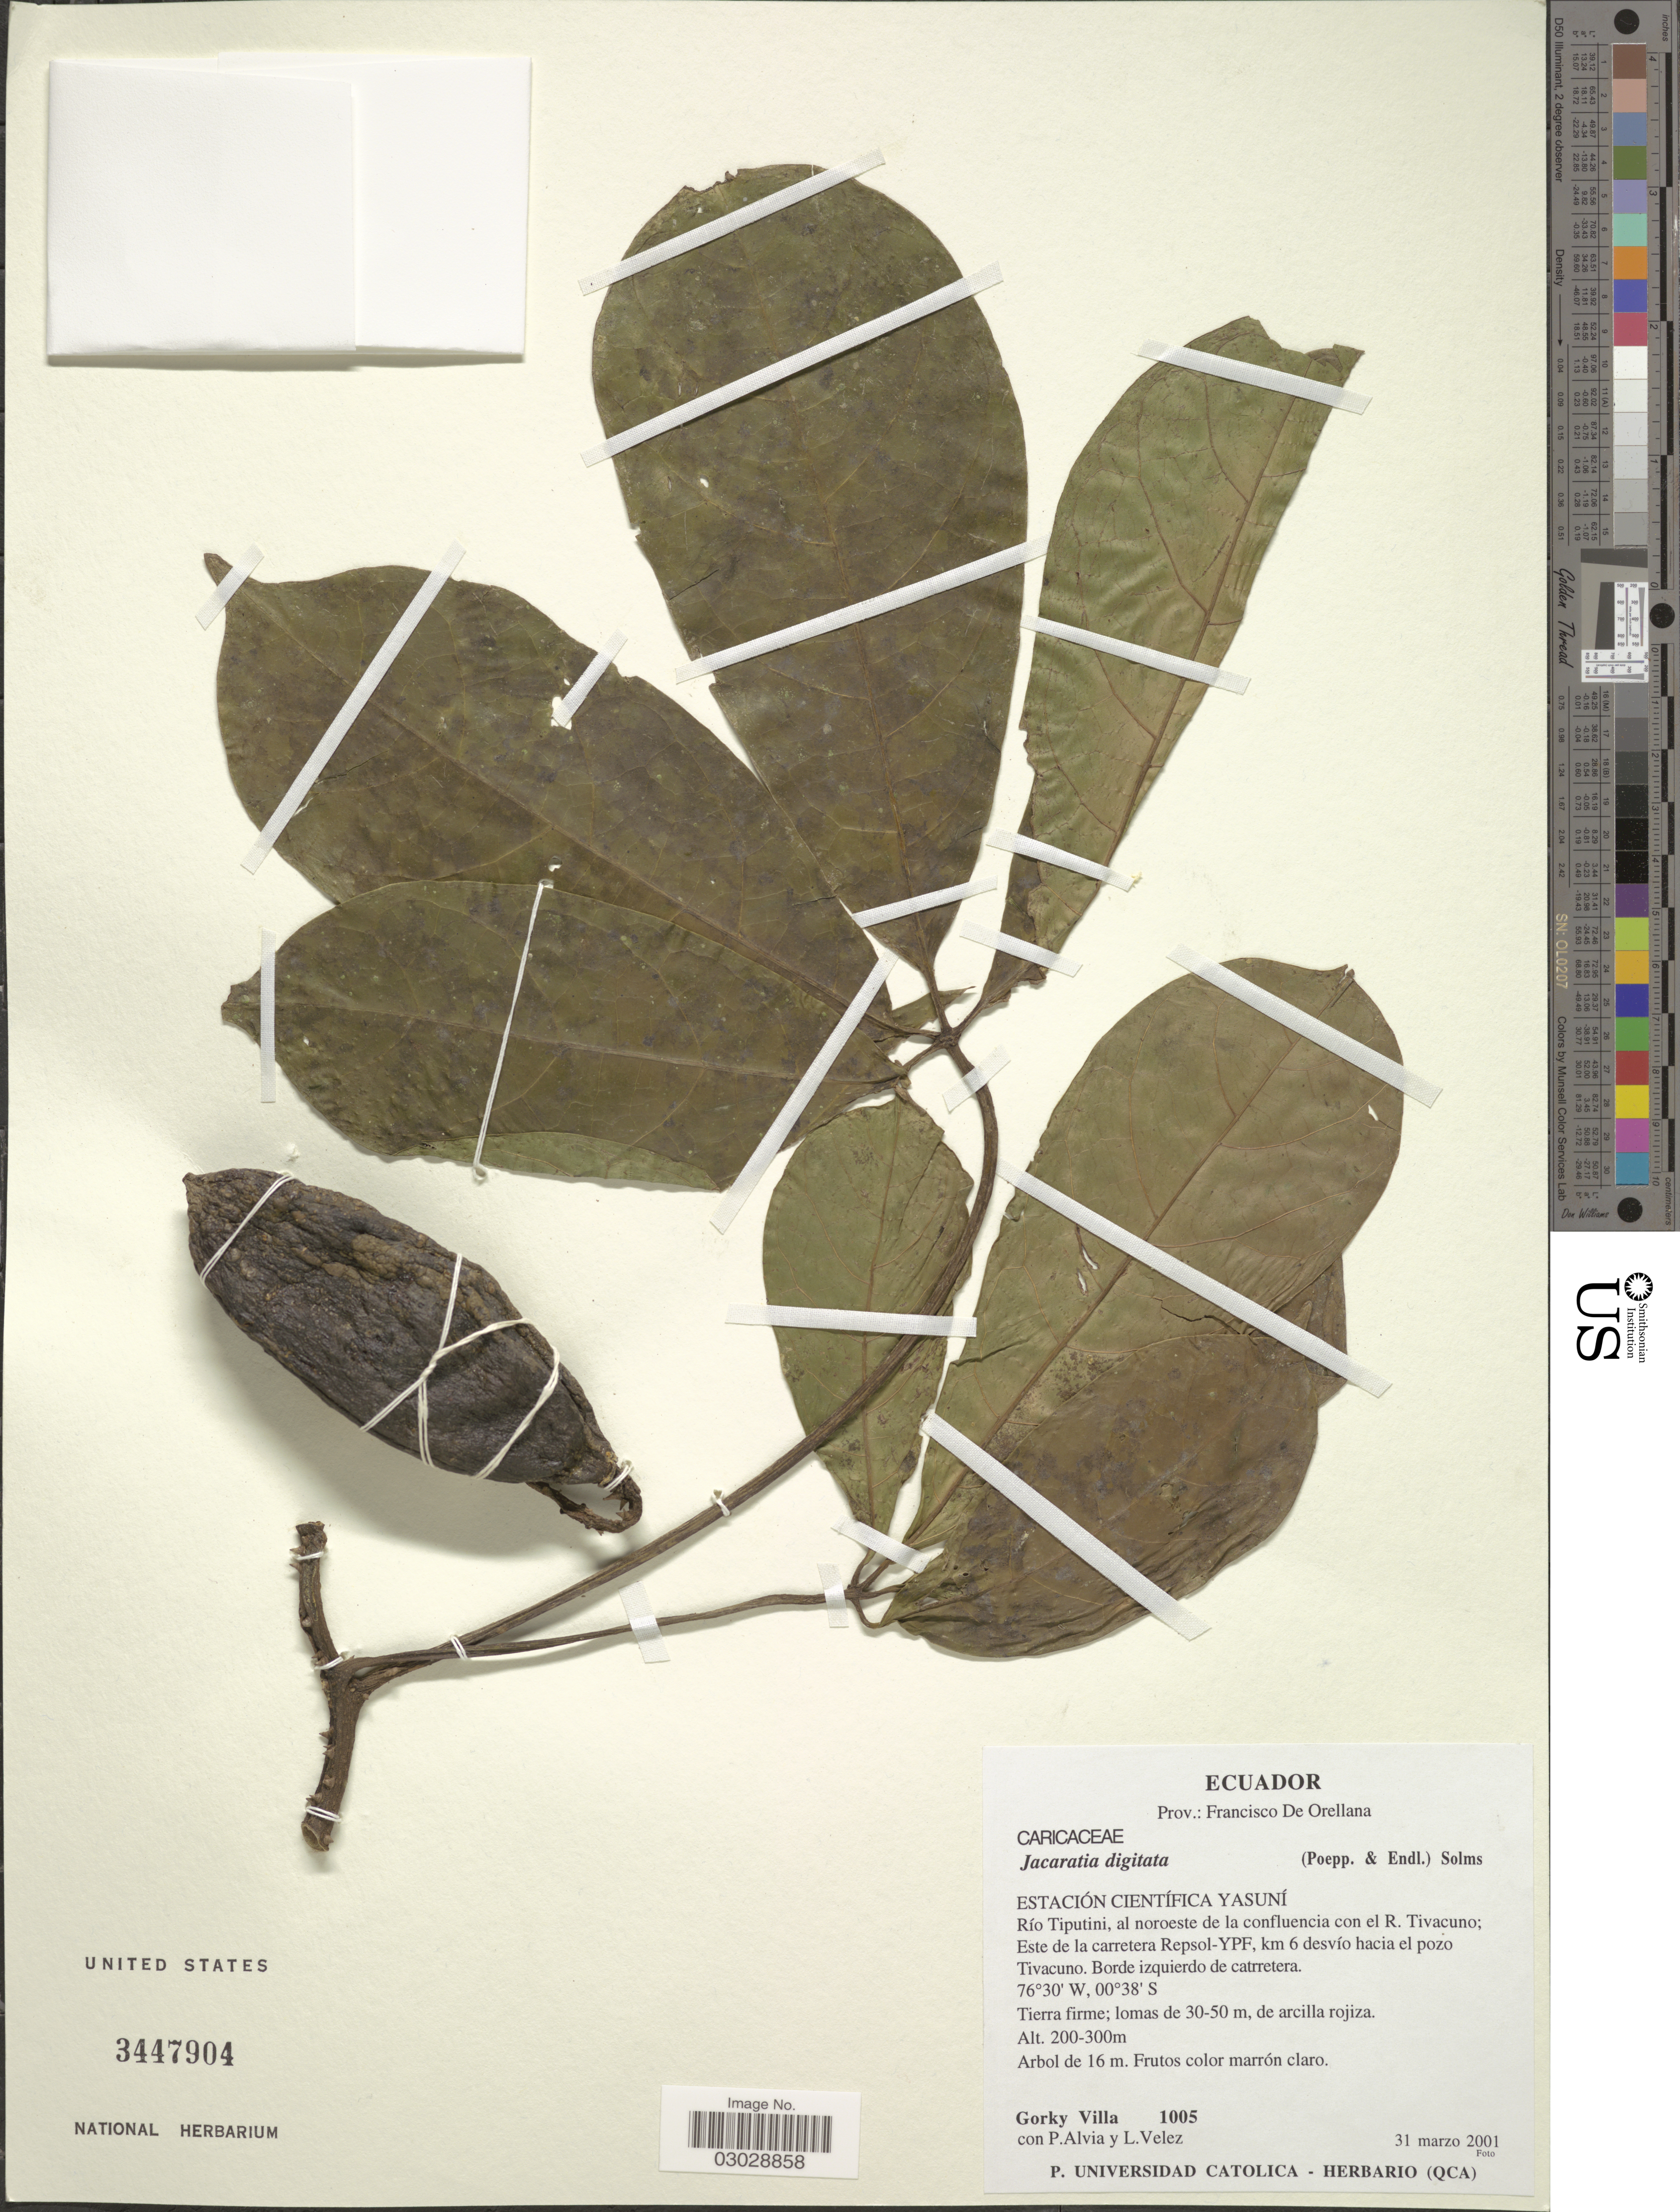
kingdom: Plantae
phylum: Tracheophyta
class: Magnoliopsida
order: Brassicales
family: Caricaceae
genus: Jacaratia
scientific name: Jacaratia digitata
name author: (Poepp. & Endl.) Solms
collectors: G. Villa, P. Alvia & L. Velez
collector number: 05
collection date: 2001-03-31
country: Ecuador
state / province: Orellana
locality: Prov.: Francisco De Orellana. Estación Científica Yasuní. Río Tiputini, al noroeste de la confluencia con el R. Tivacuno; Este de la carretera Repsol-YPF, km 6 desvío hacia el pozo Tivacuno.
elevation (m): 200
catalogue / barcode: US 3447904